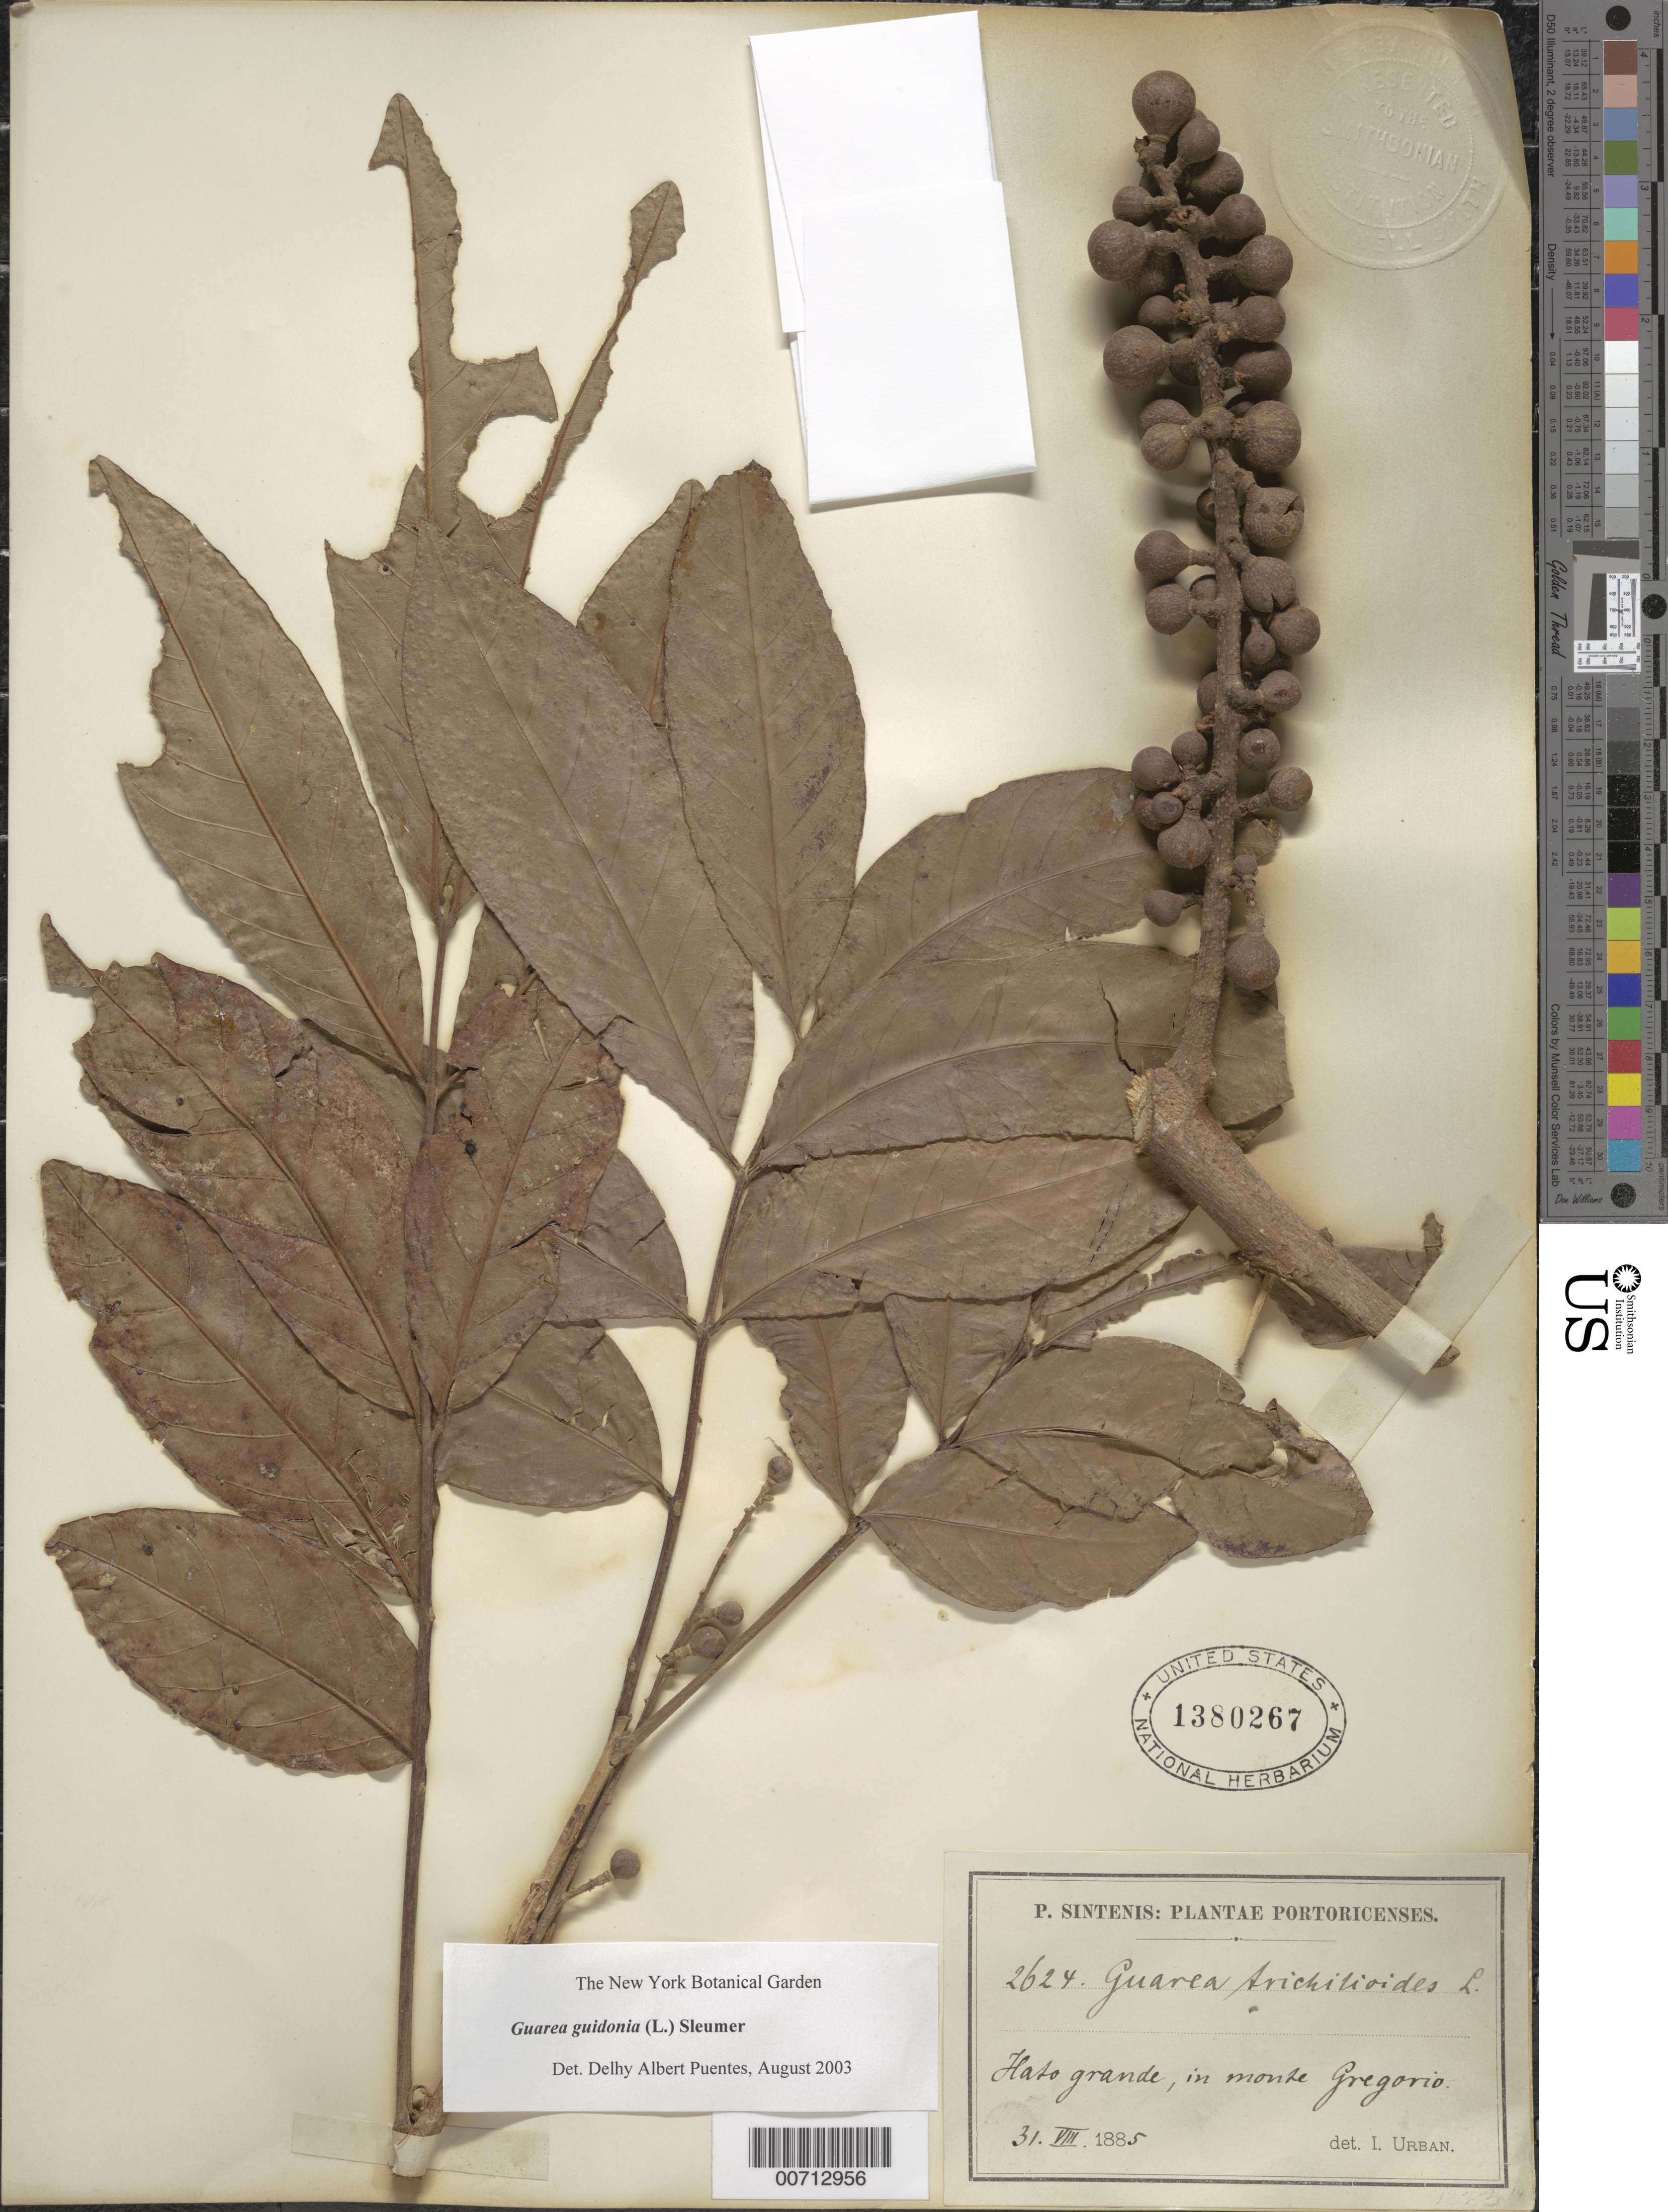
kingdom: Plantae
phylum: Tracheophyta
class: Magnoliopsida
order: Sapindales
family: Meliaceae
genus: Guarea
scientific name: Guarea trichilioides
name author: L.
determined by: Urban, Ignatz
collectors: P. Sintenis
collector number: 2624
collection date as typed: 31 Aug 1885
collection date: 1885-08-31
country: Puerto Rico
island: Greater Antilles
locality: Hato Grande, in monte Gregorio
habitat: In monte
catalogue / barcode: US 1380267